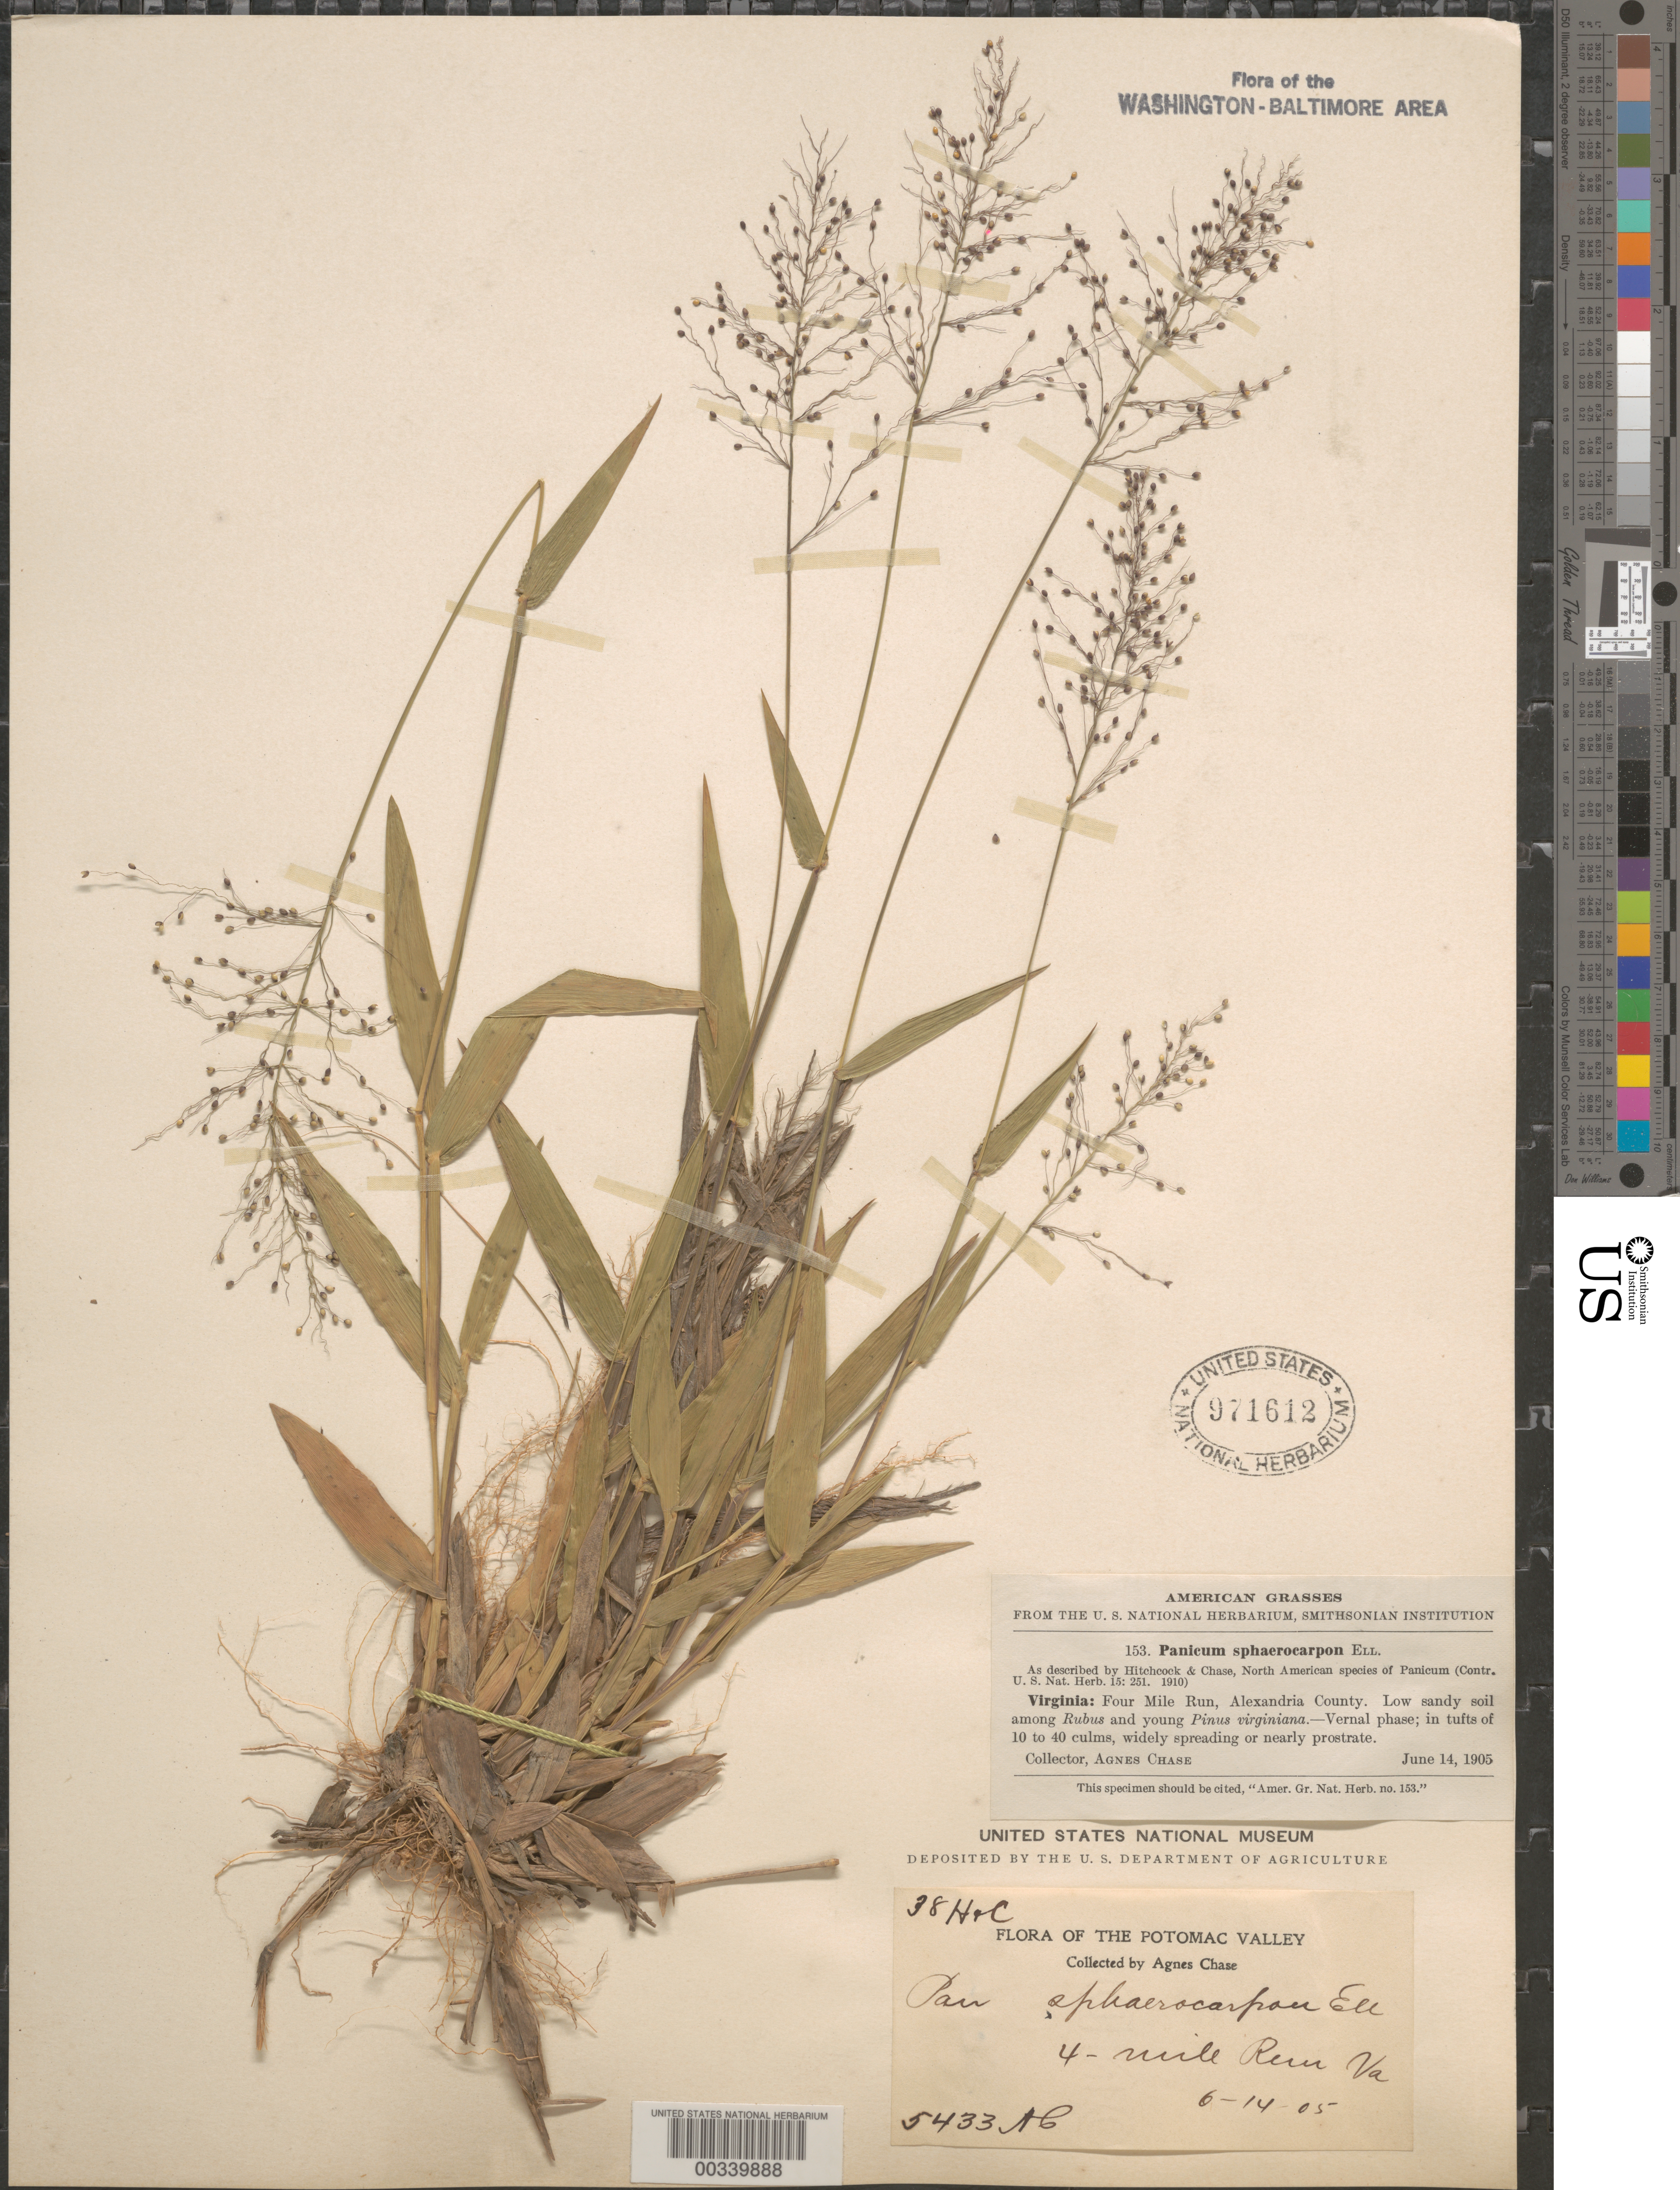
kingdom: Plantae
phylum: Tracheophyta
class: Liliopsida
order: Poales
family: Poaceae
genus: Dichanthelium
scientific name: Dichanthelium sphaerocarpon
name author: (Elliott) Gould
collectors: A. Chase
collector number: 5433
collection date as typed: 14 Jun 1905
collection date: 1905-06-14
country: United States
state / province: Virginia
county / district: Arlington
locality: Four Mile Run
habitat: Low, sandy soil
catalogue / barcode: US 971612